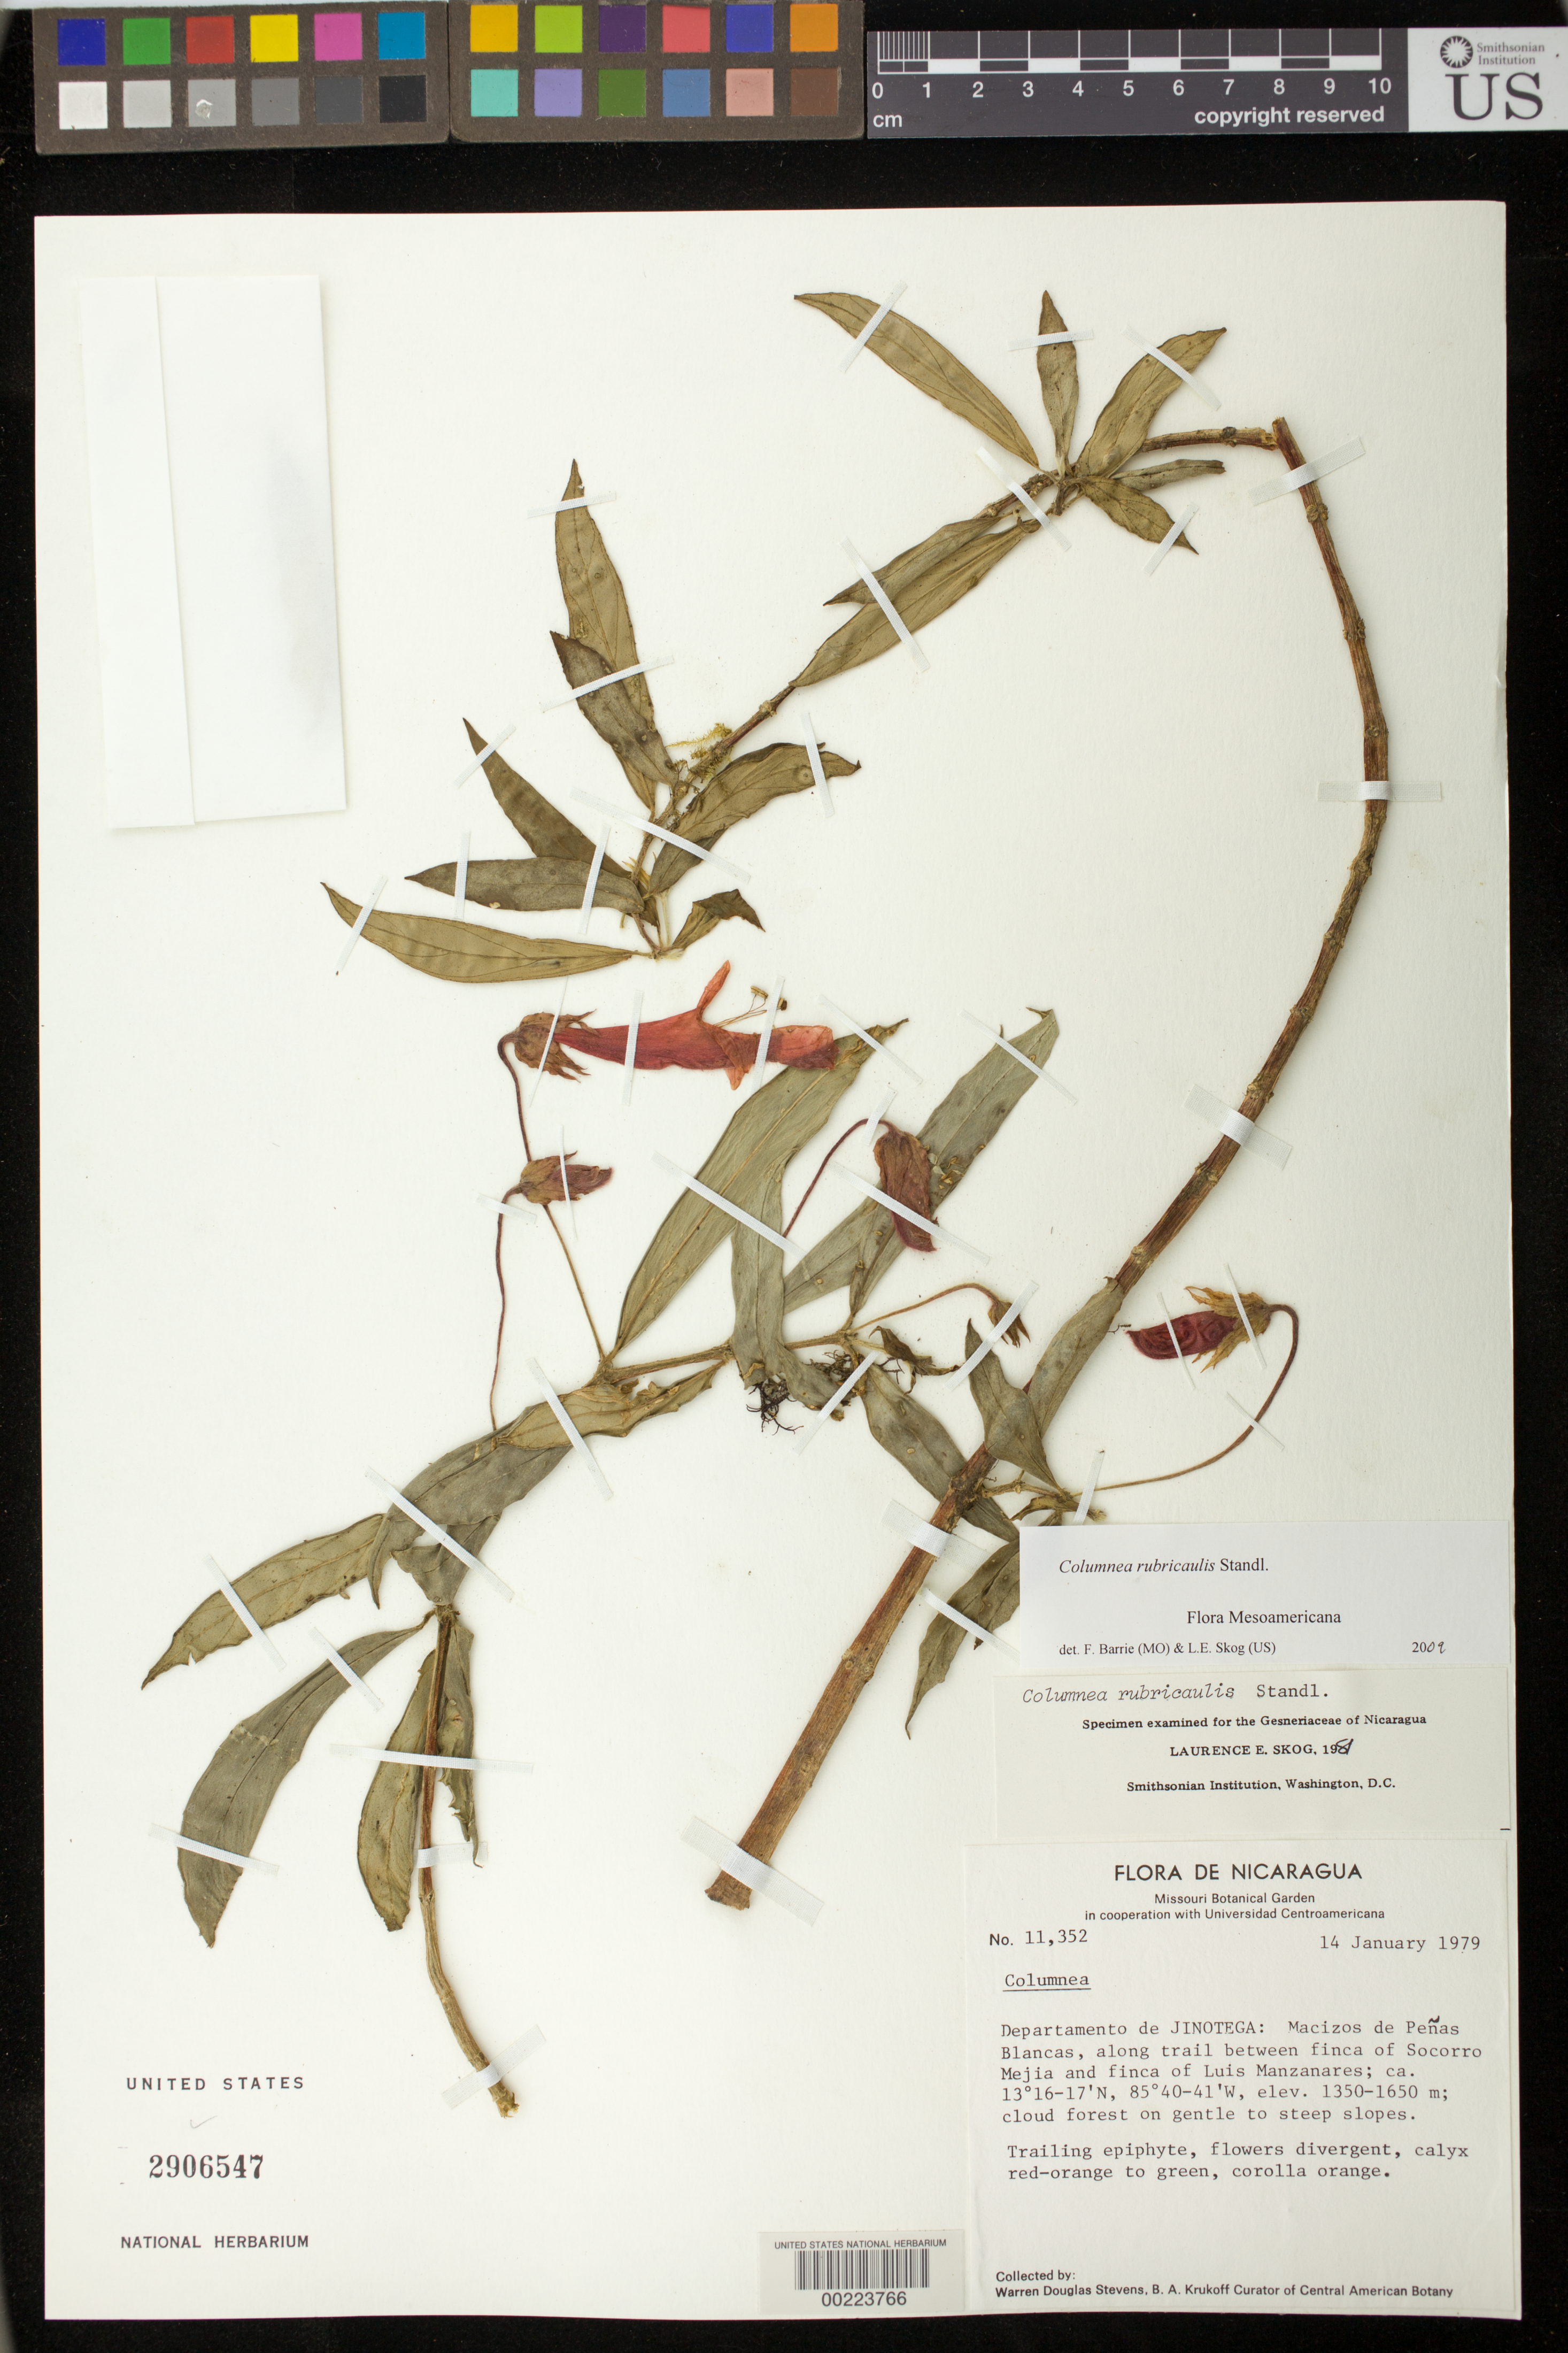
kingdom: Plantae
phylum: Tracheophyta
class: Magnoliopsida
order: Lamiales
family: Gesneriaceae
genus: Columnea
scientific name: Columnea rubricaulis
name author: Standl.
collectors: W. D. Stevens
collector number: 11352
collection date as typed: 14 Jan 1979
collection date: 1979-01-14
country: Nicaragua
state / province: Jinotega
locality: Macizos de Menas Blancas, along trail between Finca of Socorro Mejia and Finca of Luismanzanares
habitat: Cloud forest on gentle to steep slopes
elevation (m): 1350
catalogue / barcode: US 2906547